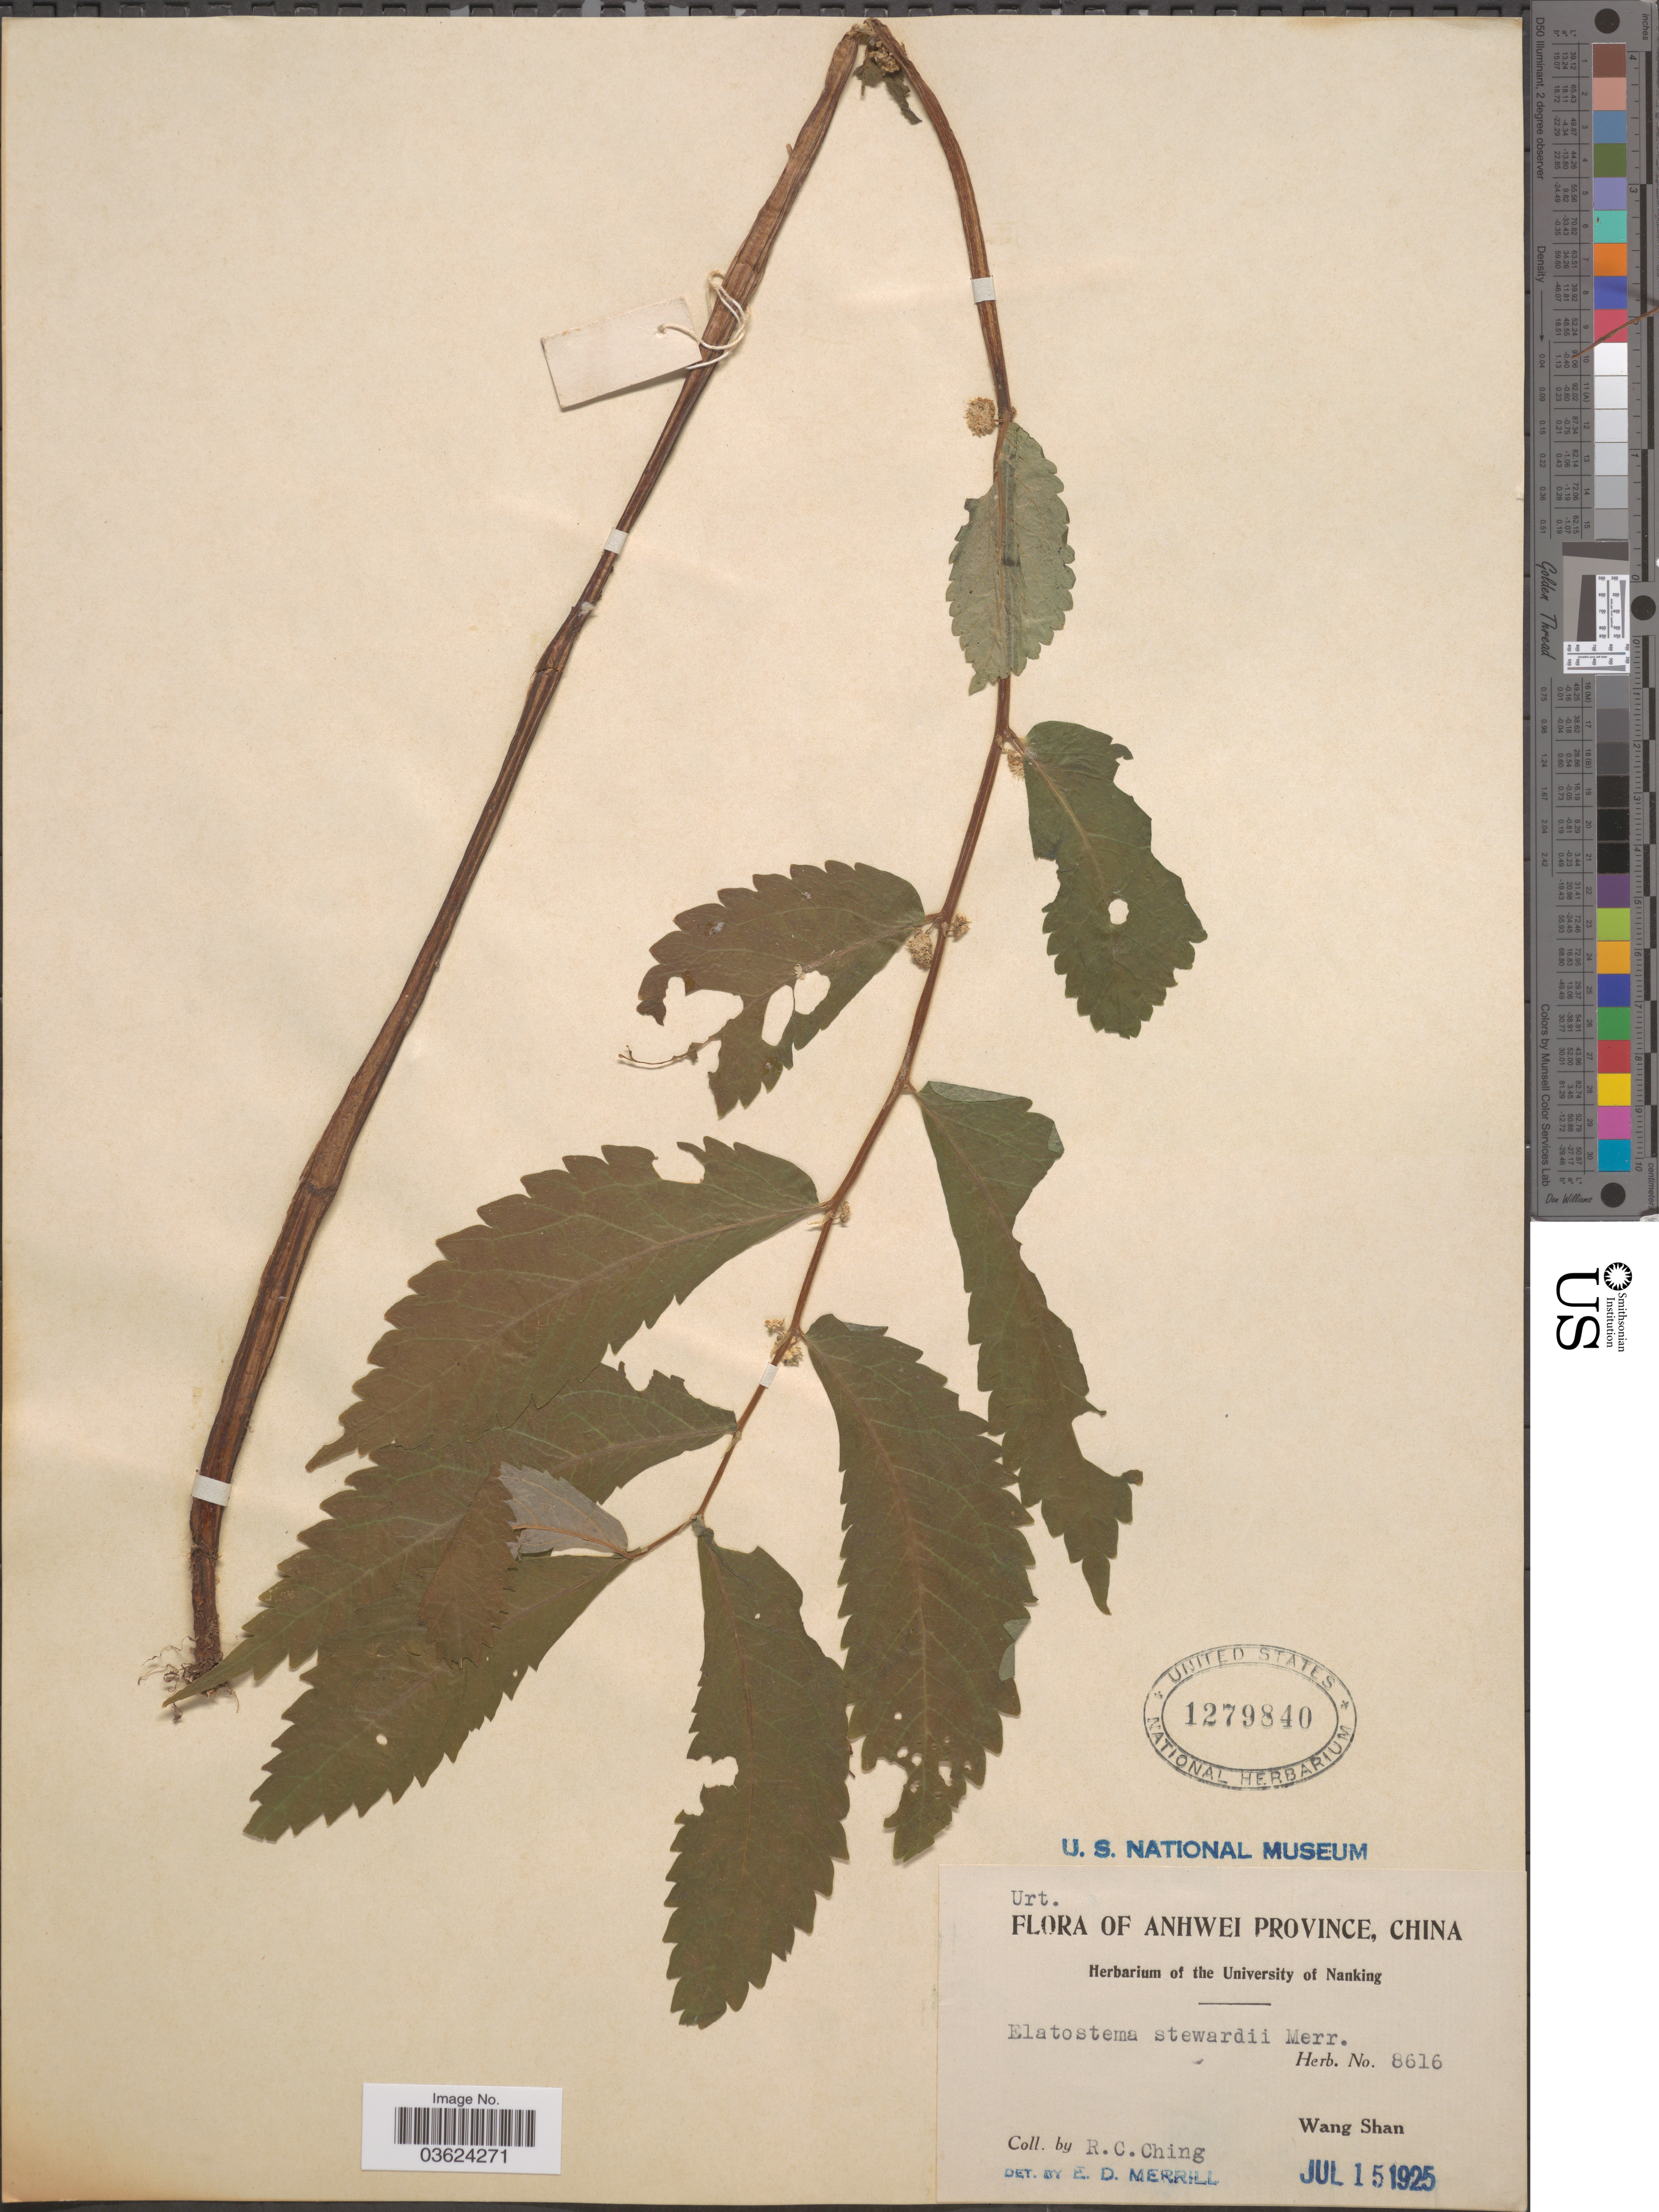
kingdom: Plantae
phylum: Tracheophyta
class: Magnoliopsida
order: Rosales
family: Urticaceae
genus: Elatostema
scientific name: Elatostema stewardii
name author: Merr.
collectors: R. C. Ching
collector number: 8616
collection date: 1925-07-15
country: China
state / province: Anhui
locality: Anhwei Province. Wang Shan.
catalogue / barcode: US 1279840